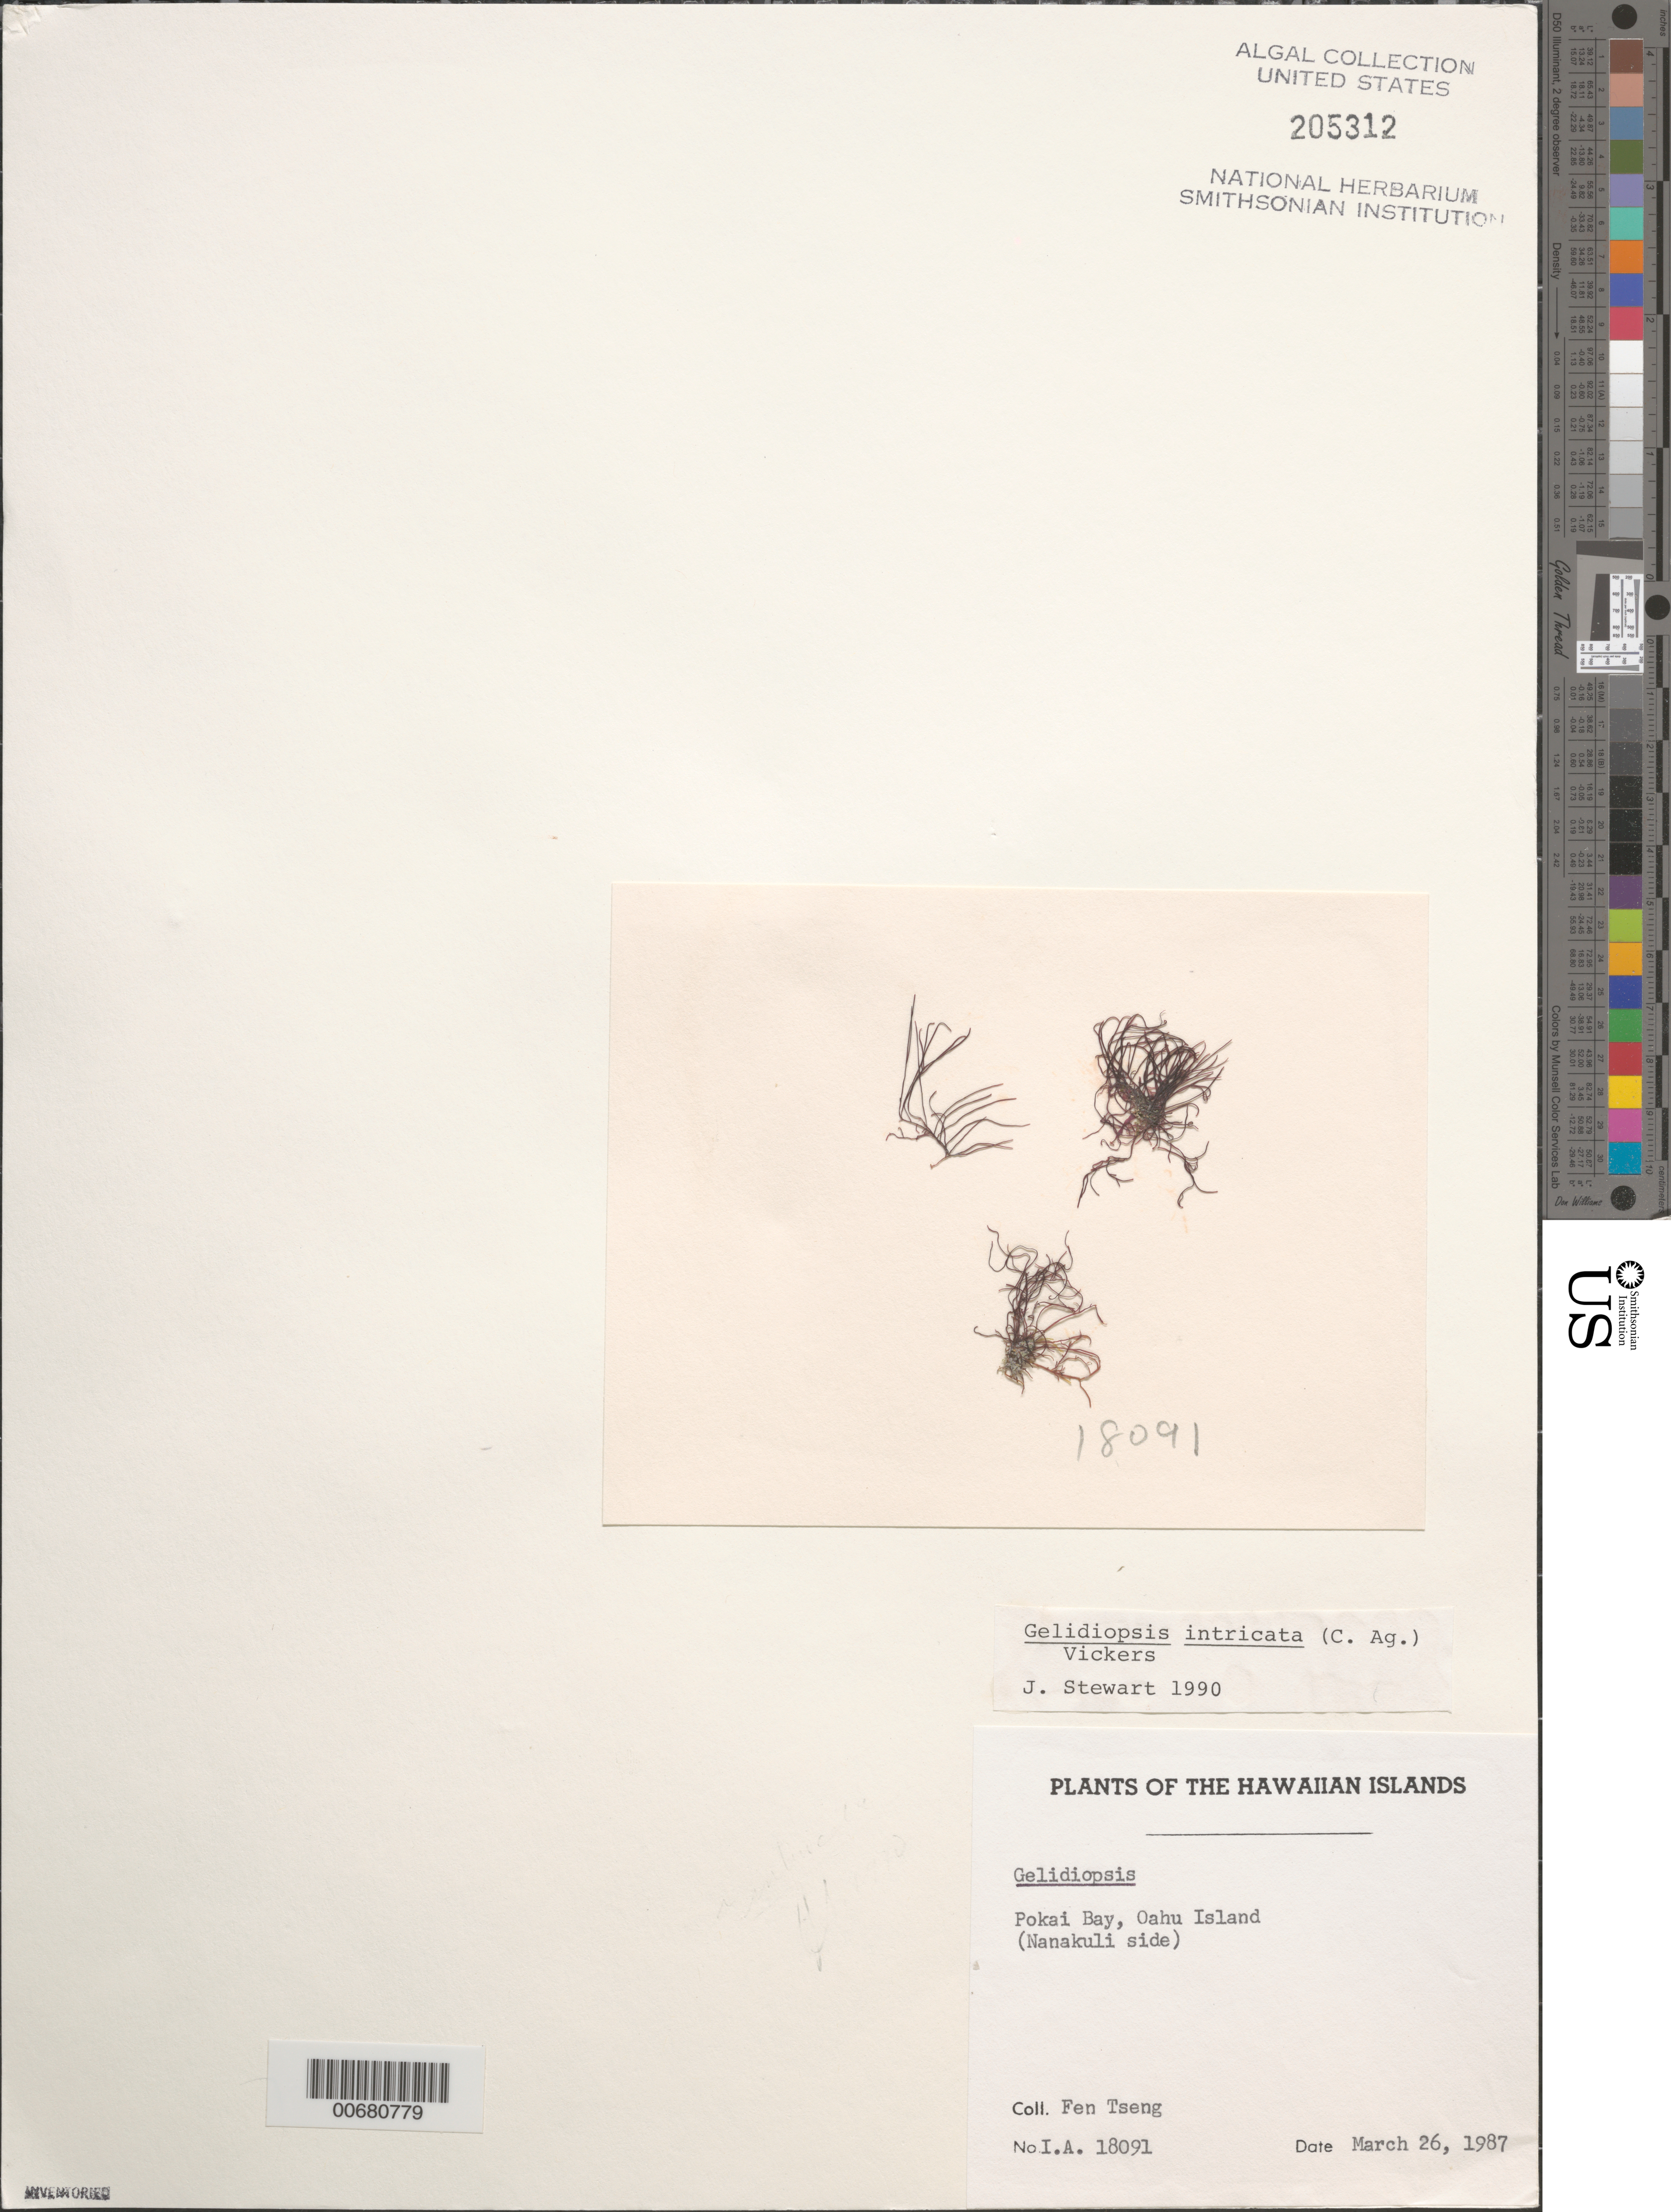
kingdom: Plantae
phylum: Rhodophyta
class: Florideophyceae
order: Rhodymeniales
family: Lomentariaceae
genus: Ceratodictyon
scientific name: Ceratodictyon intricatum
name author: (C. Agardh) R.E. Norris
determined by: Algae name updating Project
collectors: F. Tseng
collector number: IAA 18091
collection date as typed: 26 Mar 1987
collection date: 1987-03-26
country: United States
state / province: Hawaii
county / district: Honolulu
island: Oahu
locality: Pokai Bay (Nanakuli side)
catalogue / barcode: US 205312